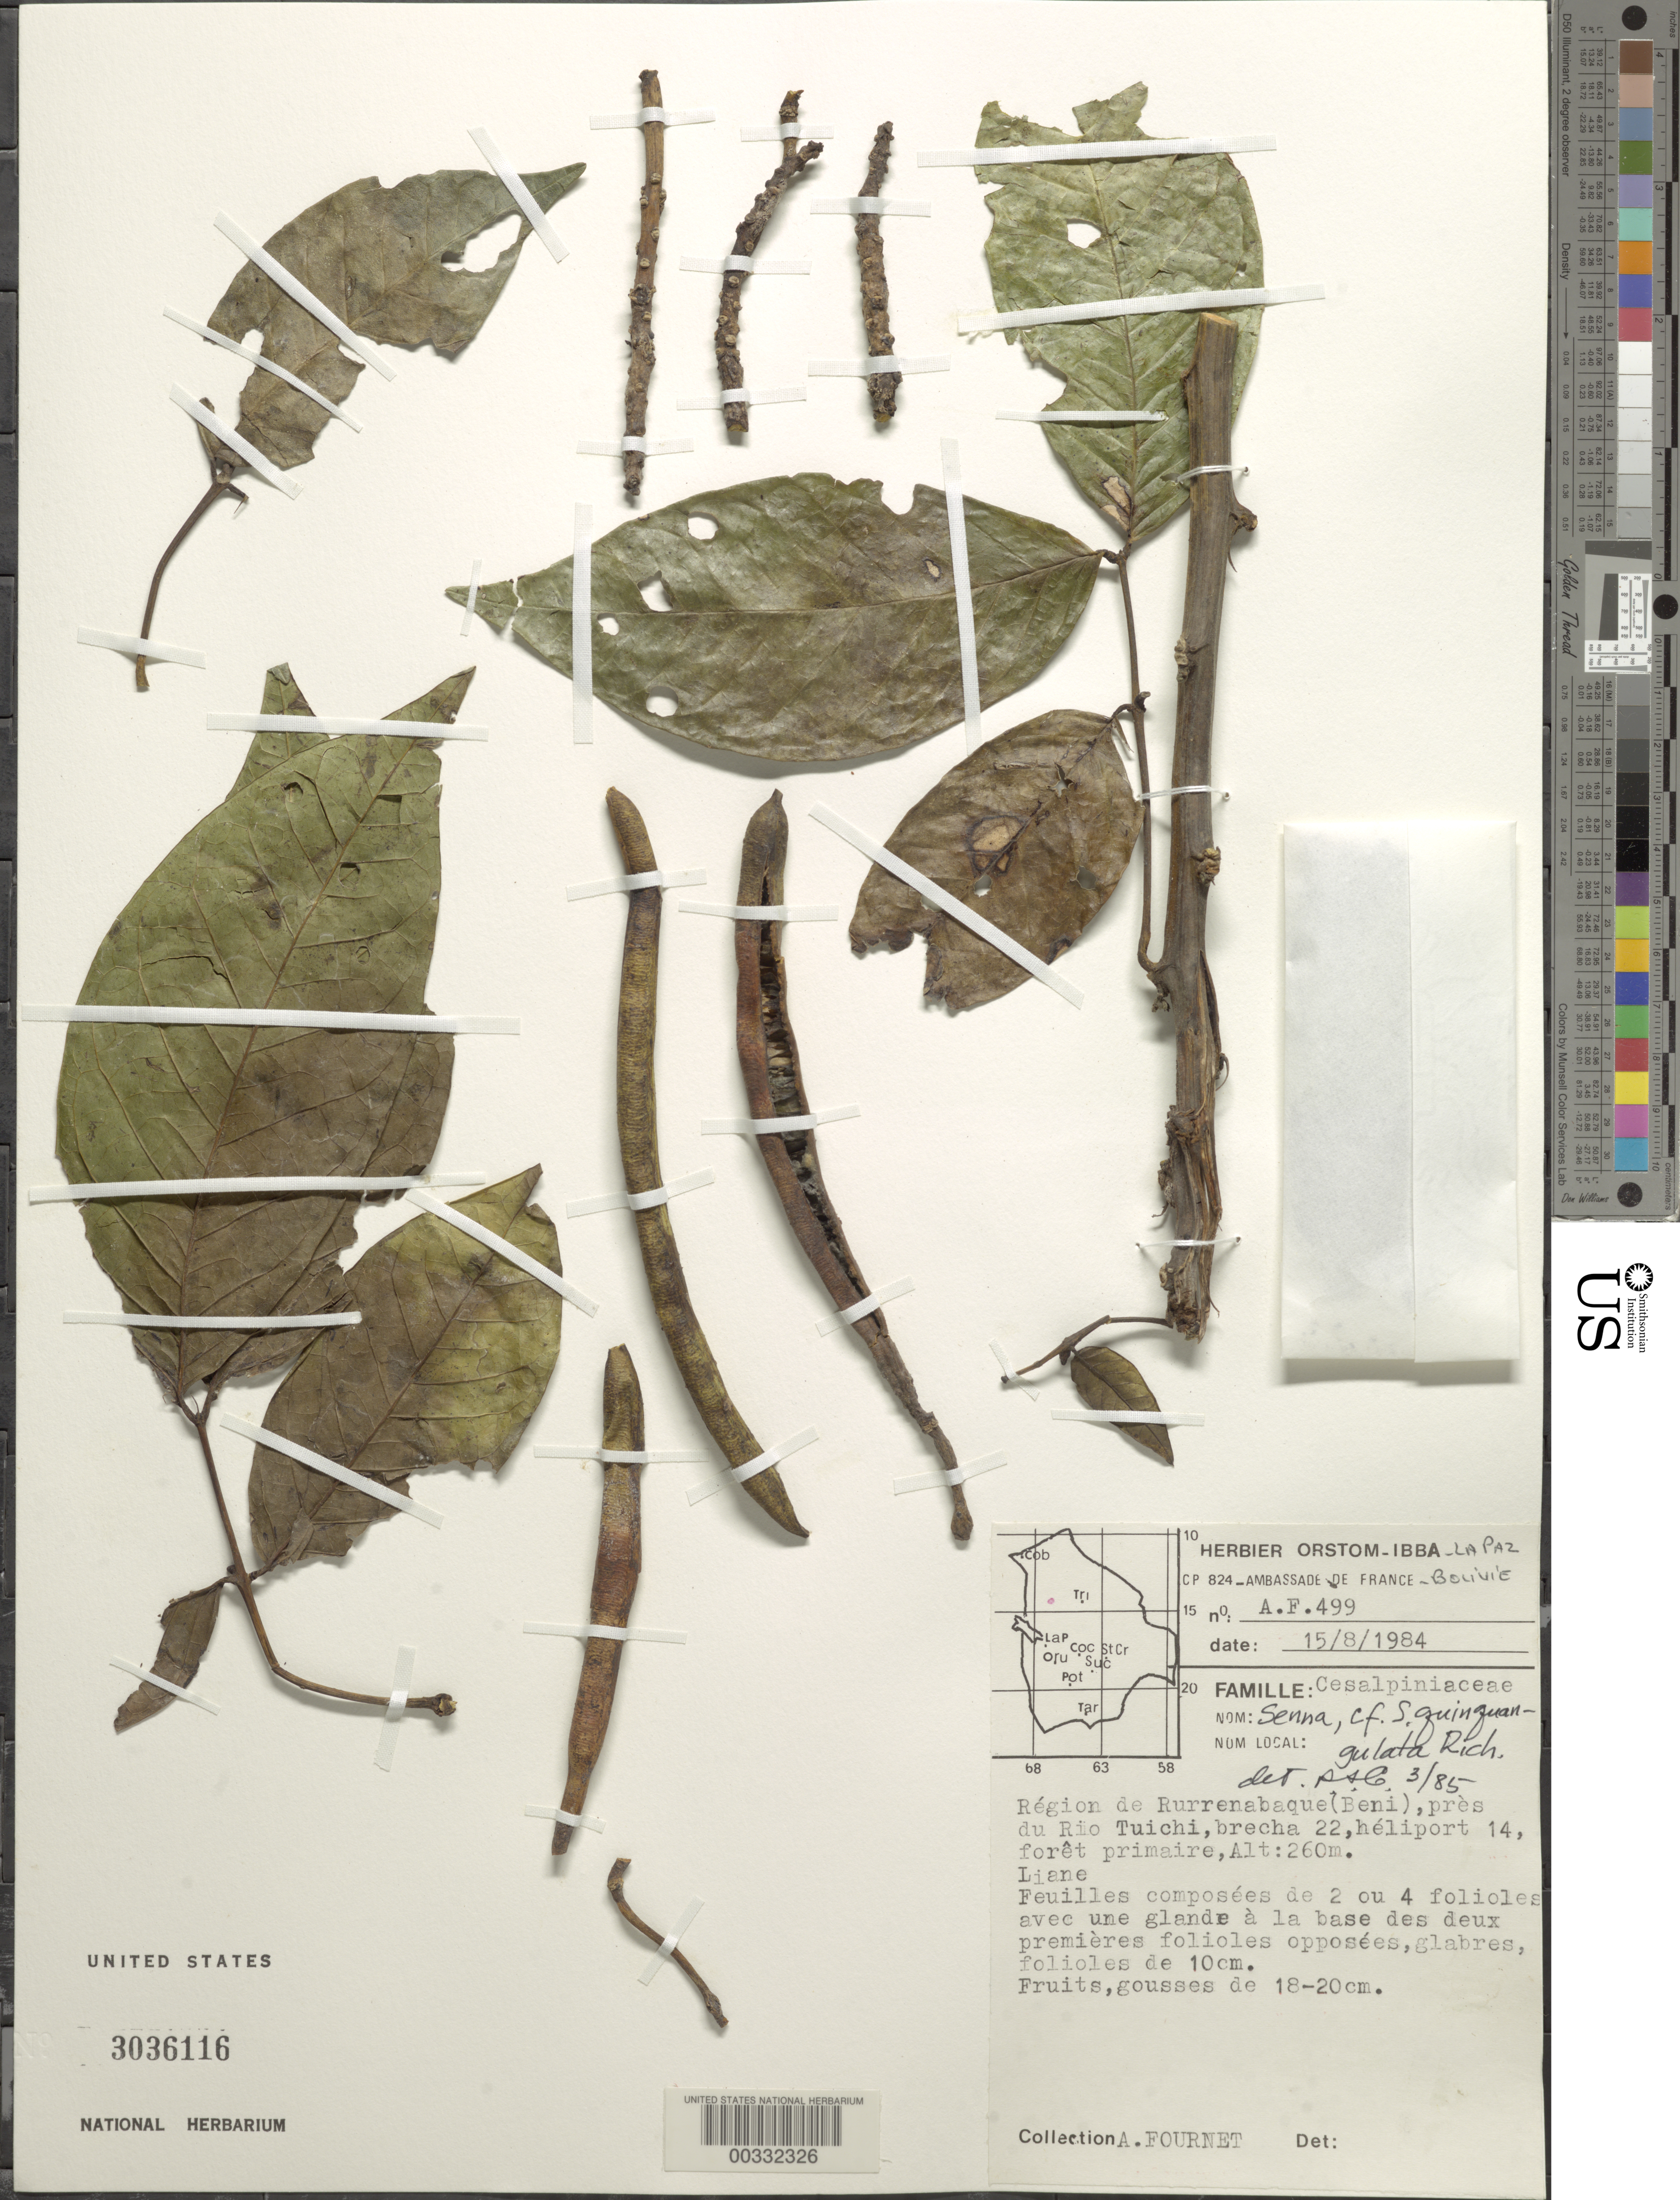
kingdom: Plantae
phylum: Tracheophyta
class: Magnoliopsida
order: Fabales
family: Fabaceae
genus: Senna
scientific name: Senna quinquangulata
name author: (Rich.) H.S. Irwin & Barneby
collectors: A. Fournet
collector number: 499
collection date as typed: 15 Aug 1984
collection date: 1984-08-15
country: Bolivia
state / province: Beni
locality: Region of Rurrenabaque, near Rio Tuichi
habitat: Primary forest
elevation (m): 260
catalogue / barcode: US 3036116